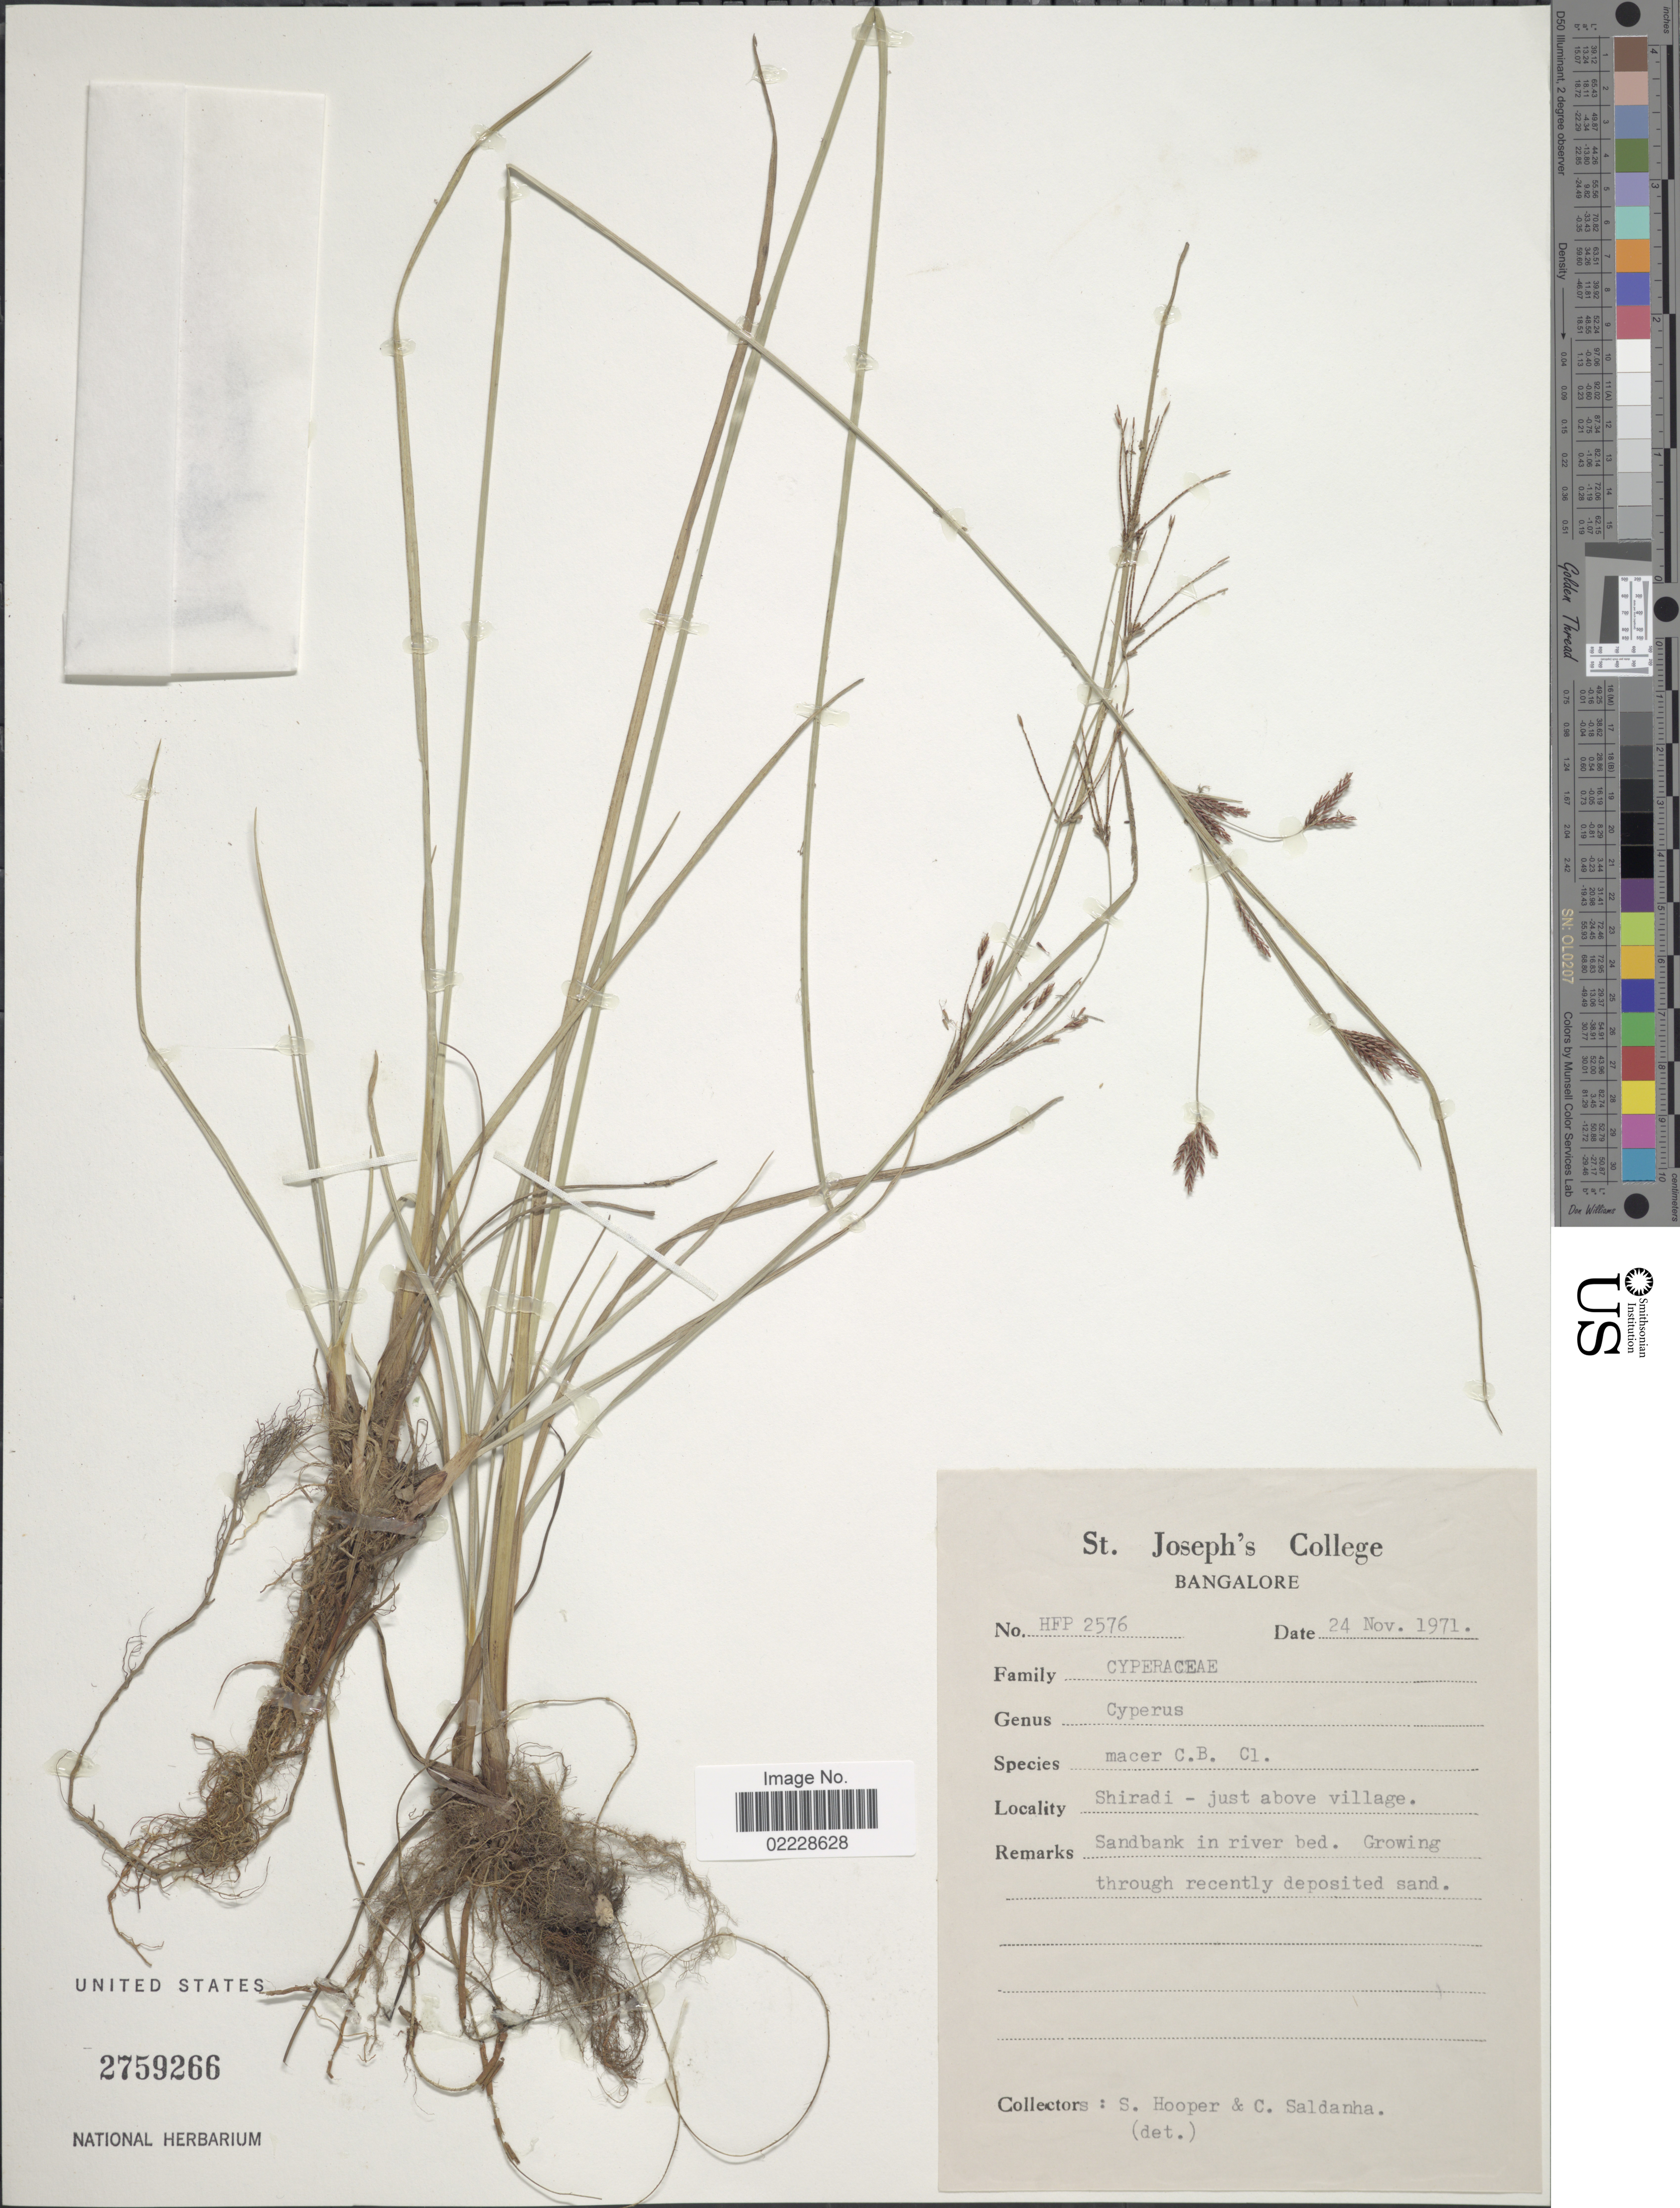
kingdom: Plantae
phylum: Tracheophyta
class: Liliopsida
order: Poales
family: Cyperaceae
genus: Cyperus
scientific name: Cyperus macer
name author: C.B. Clarke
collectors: S. S. Hooper & C. Saldanha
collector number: HFP2576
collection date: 1971-11-24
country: India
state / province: Karnataka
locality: Shiradi - just above village. Sandbank in river bed.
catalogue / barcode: US 2759266